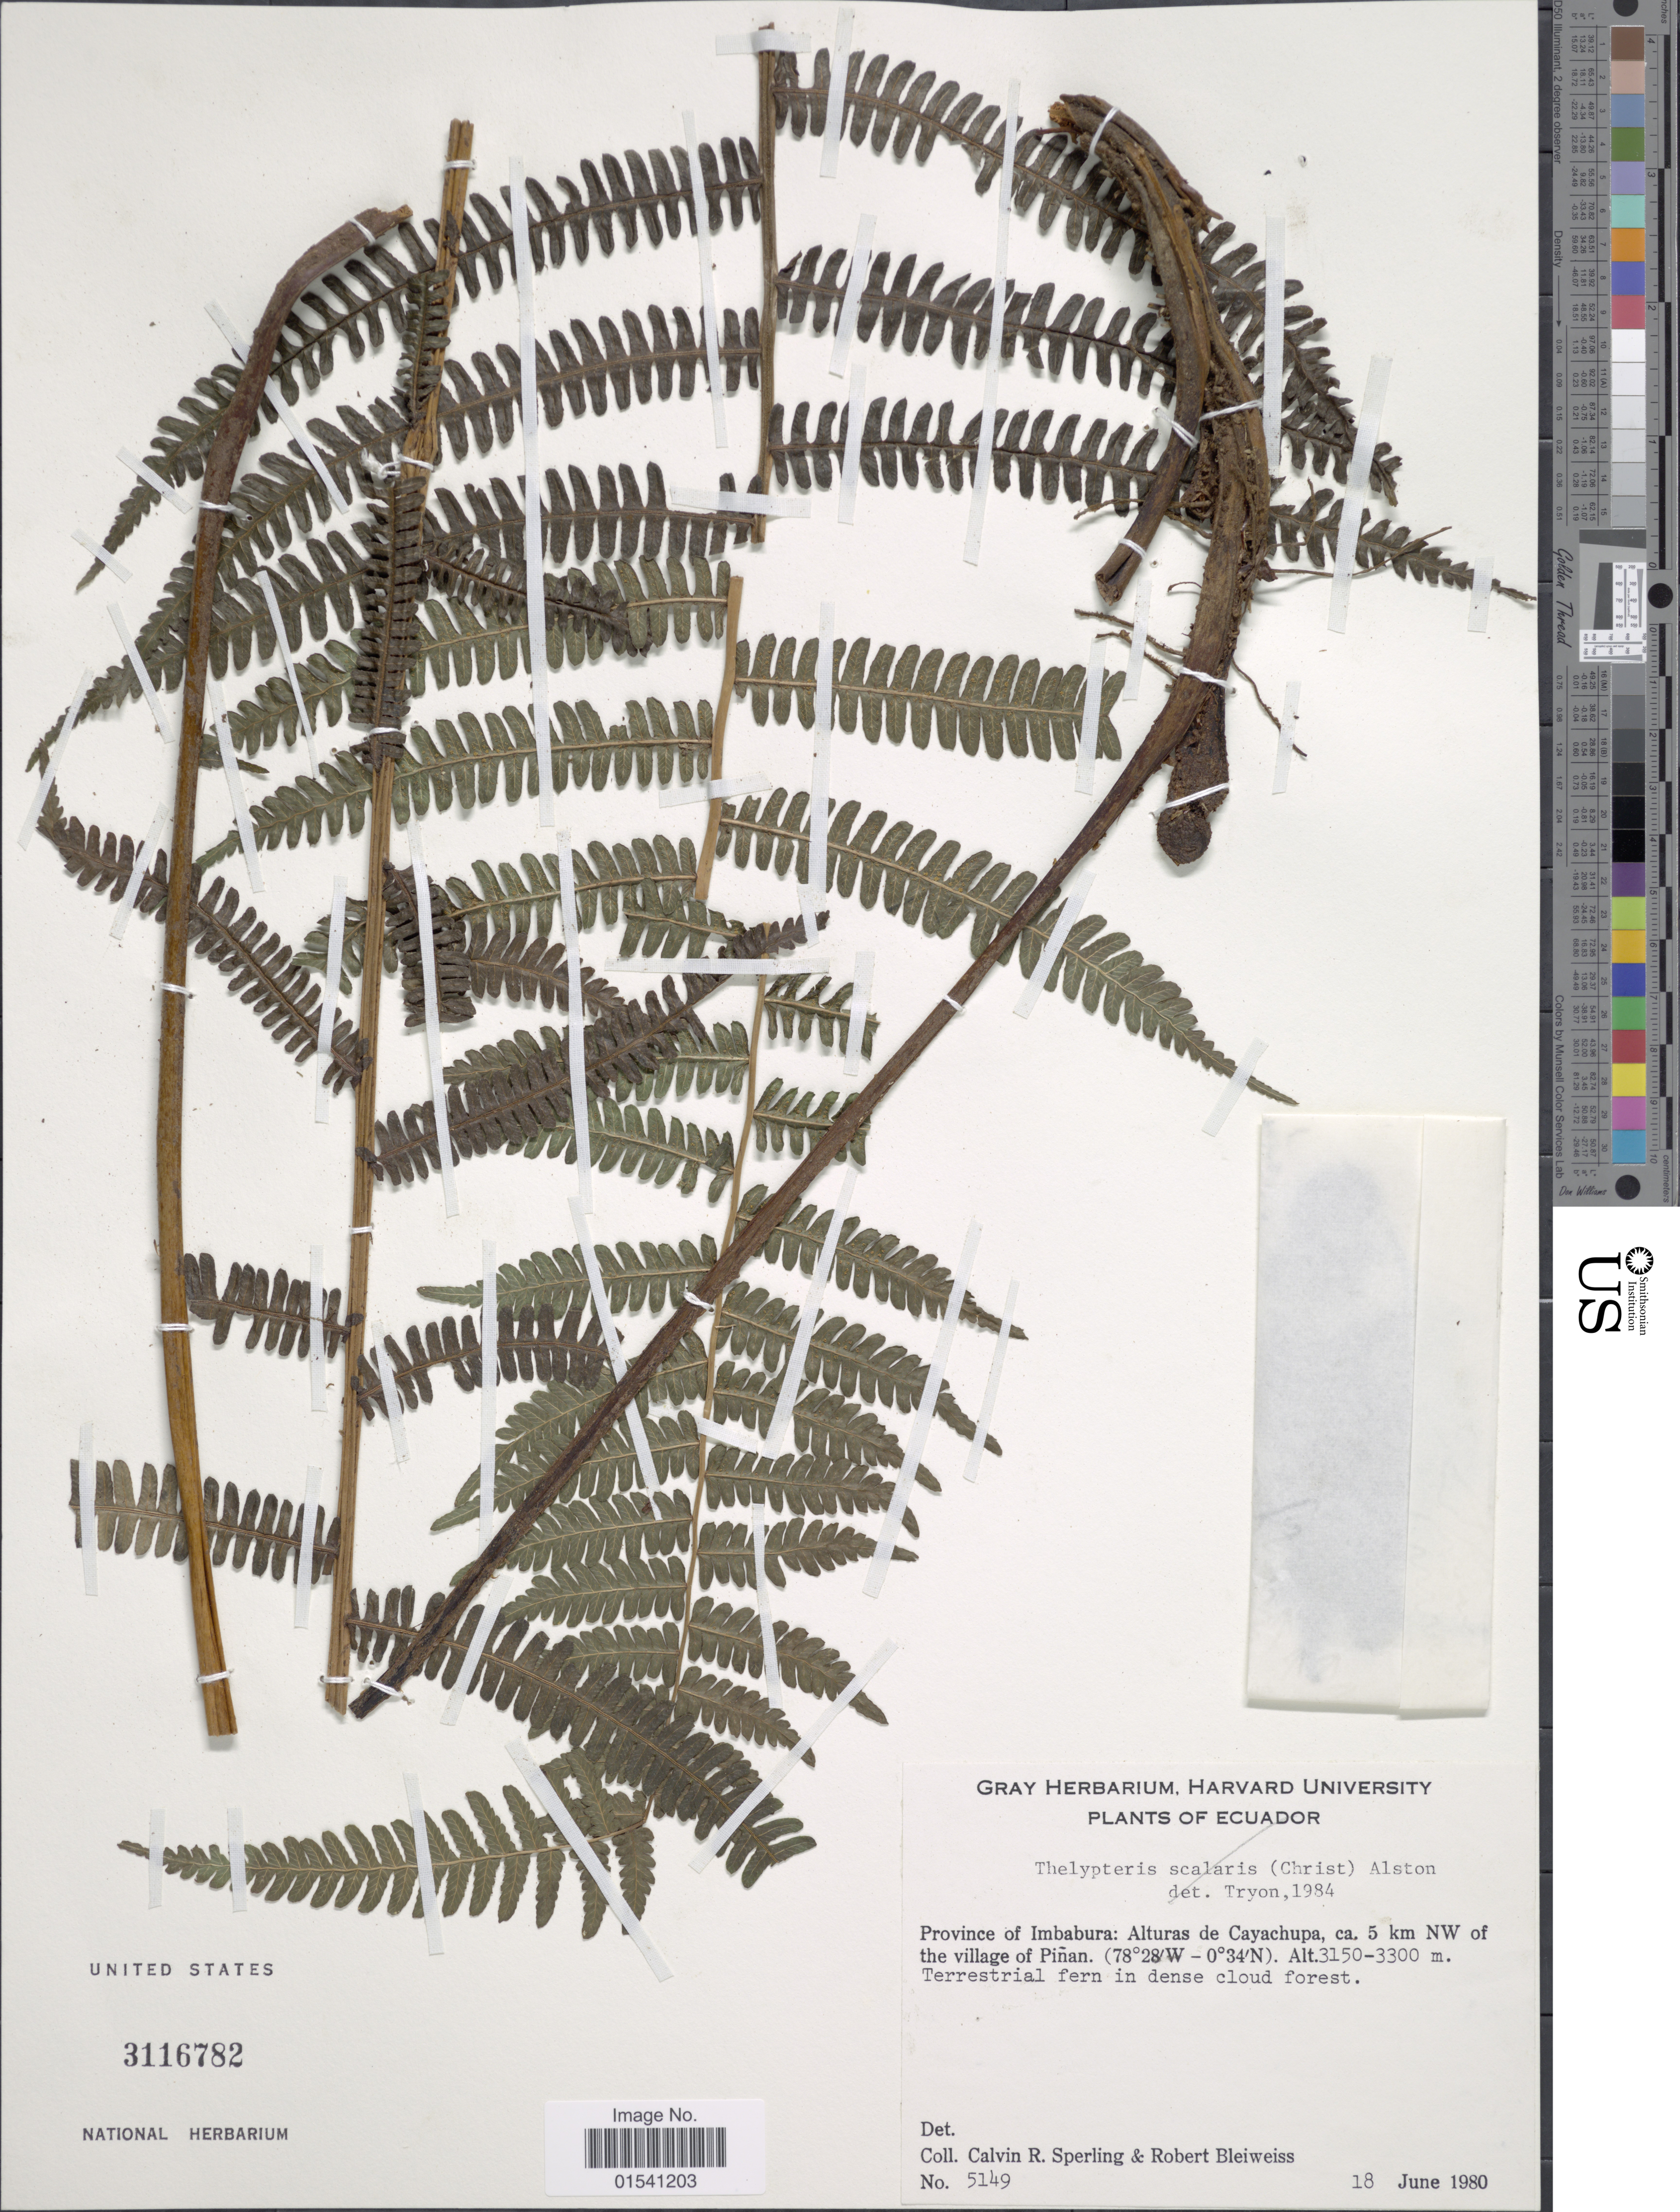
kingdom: Plantae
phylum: Tracheophyta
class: Polypodiopsida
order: Polypodiales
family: Thelypteridaceae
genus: Amauropelta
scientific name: Amauropelta sp.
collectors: C. R. Sperling & R. Bleiweiss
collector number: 5149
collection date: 1980-06-18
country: Ecuador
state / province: Imbabura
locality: Alturas de Cayachupa, ca. 5 km NW of the village of Piñan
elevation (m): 3150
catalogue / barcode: US 3116782